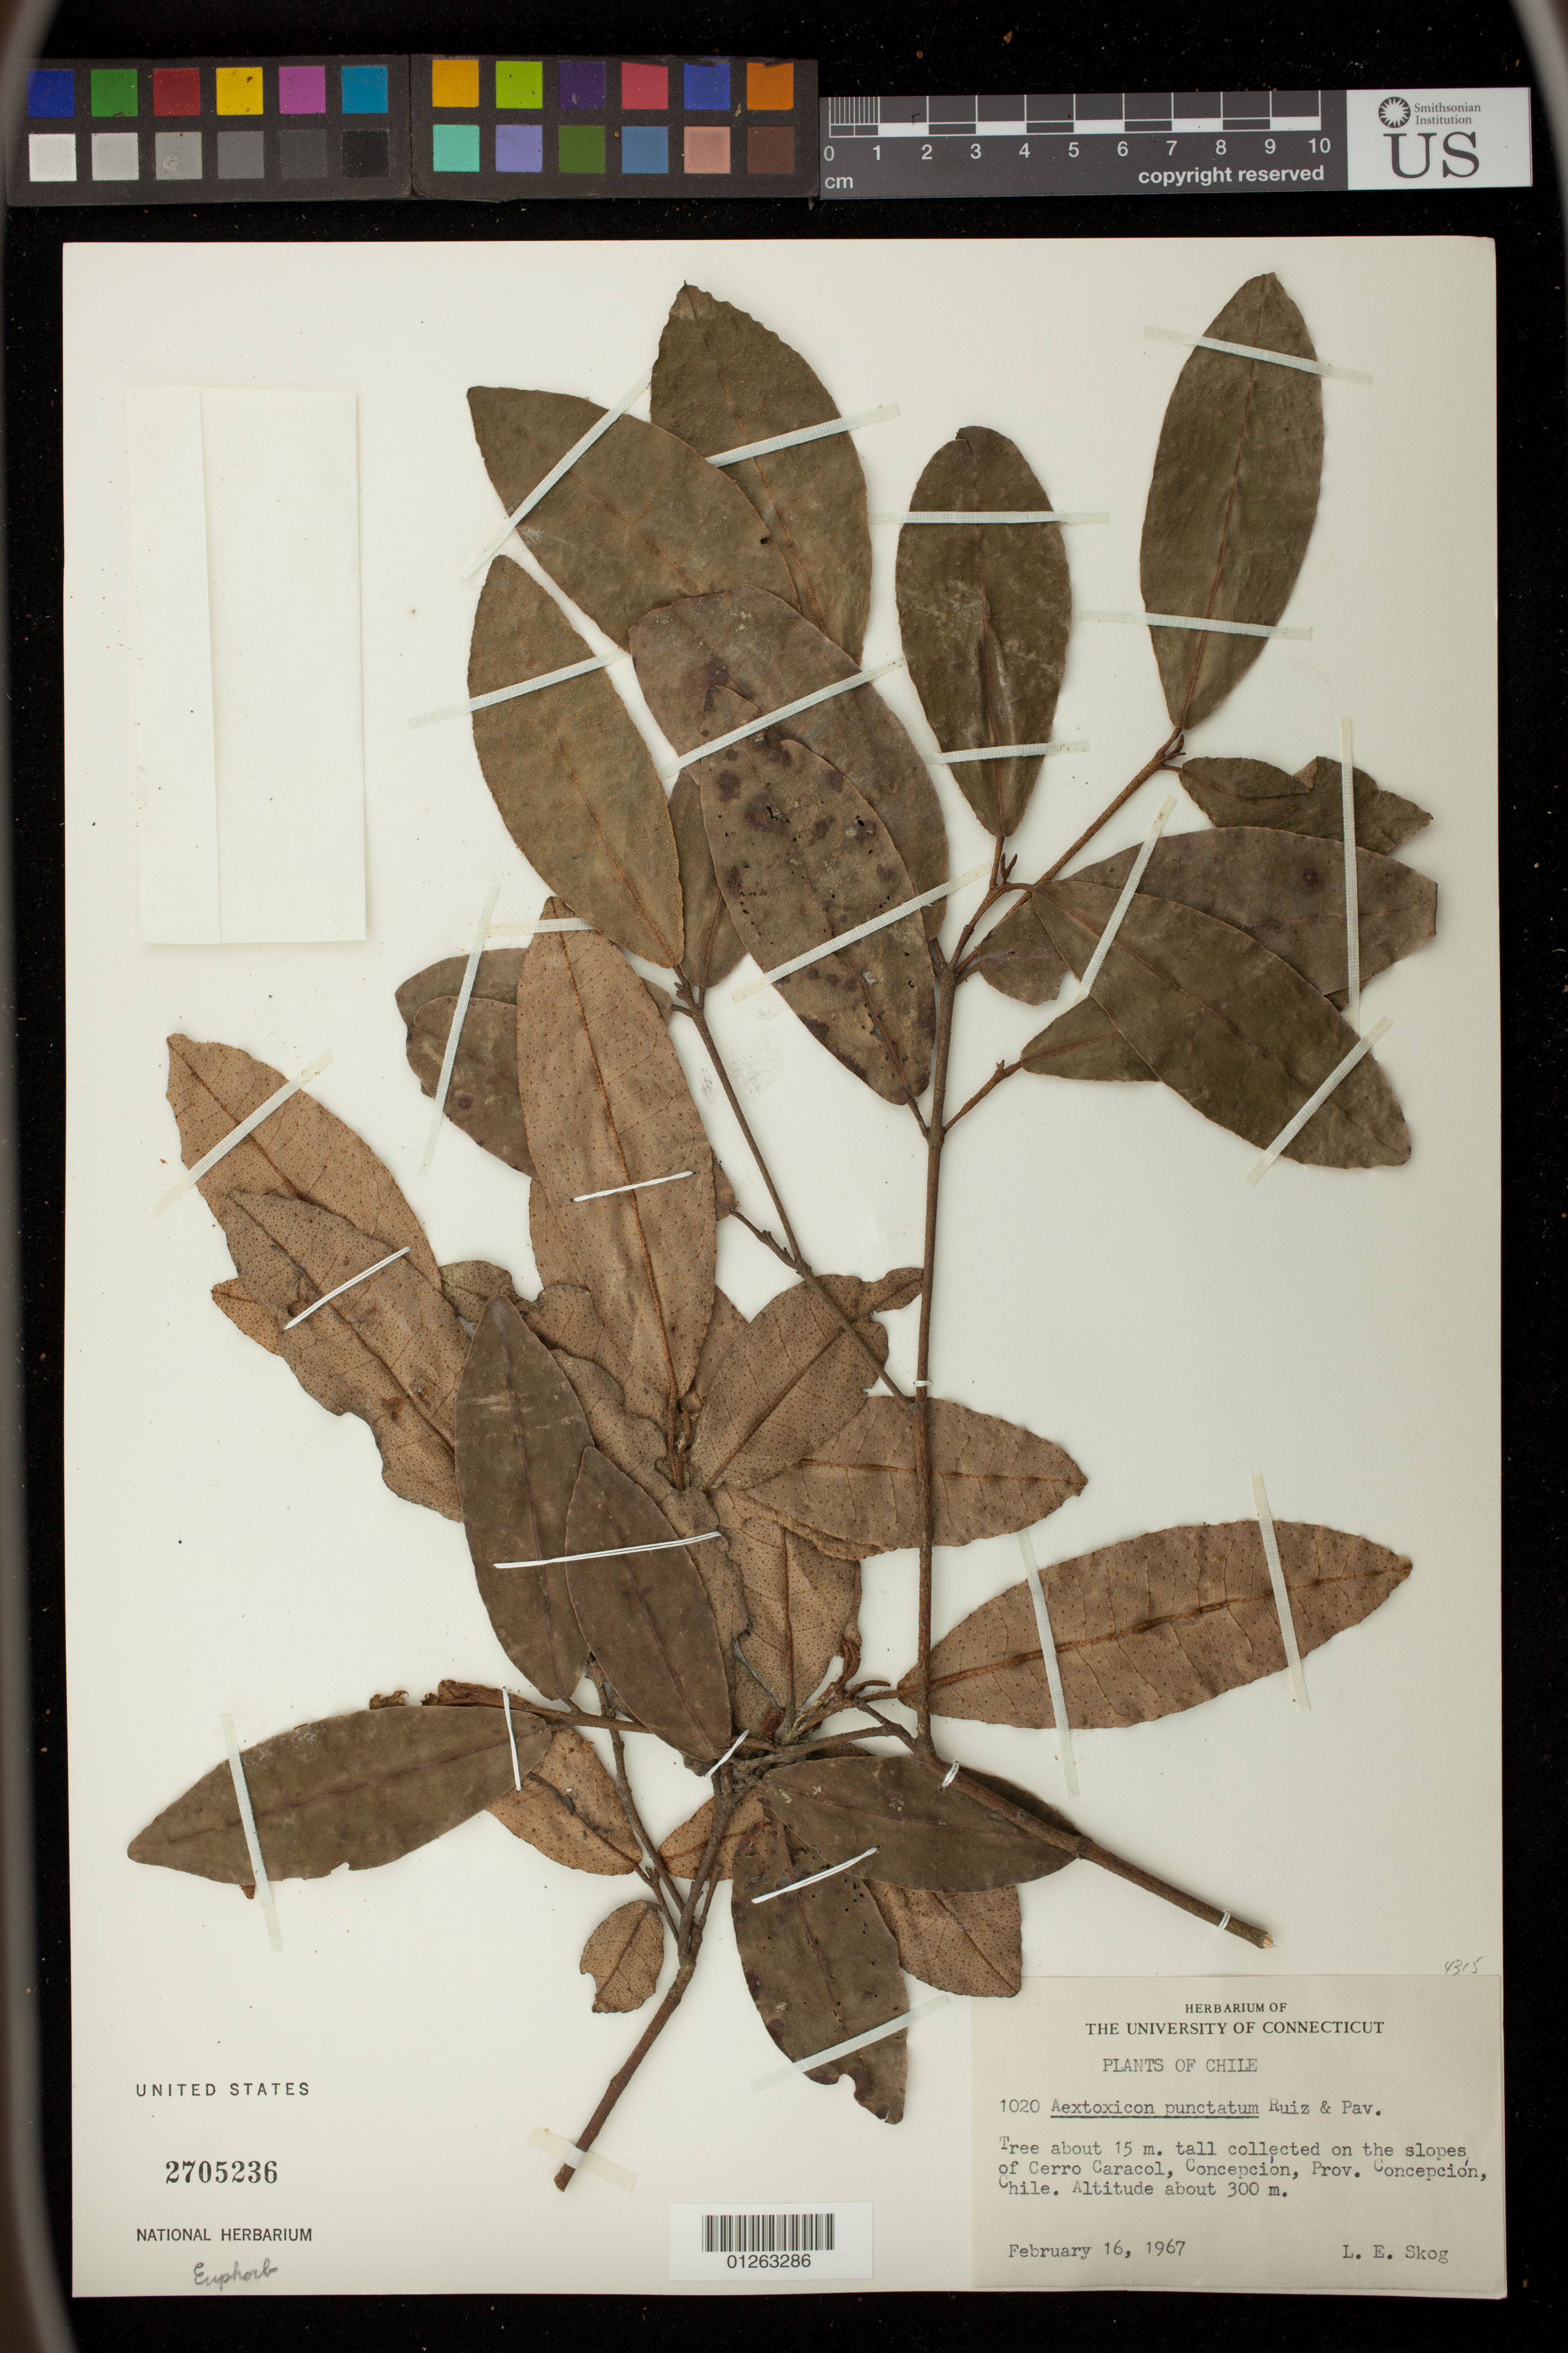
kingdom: Plantae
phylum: Tracheophyta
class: Magnoliopsida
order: Berberidopsidales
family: Aextoxicaceae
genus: Aextoxicon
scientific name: Aextoxicon punctatum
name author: Ruiz & Pav.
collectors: L. E. Skog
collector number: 1020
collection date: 1967-02-16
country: Chile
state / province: Bio-Bío (VIII)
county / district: Concepción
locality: Cerro Caracol, Concepdion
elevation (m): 300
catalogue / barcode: US 2705236